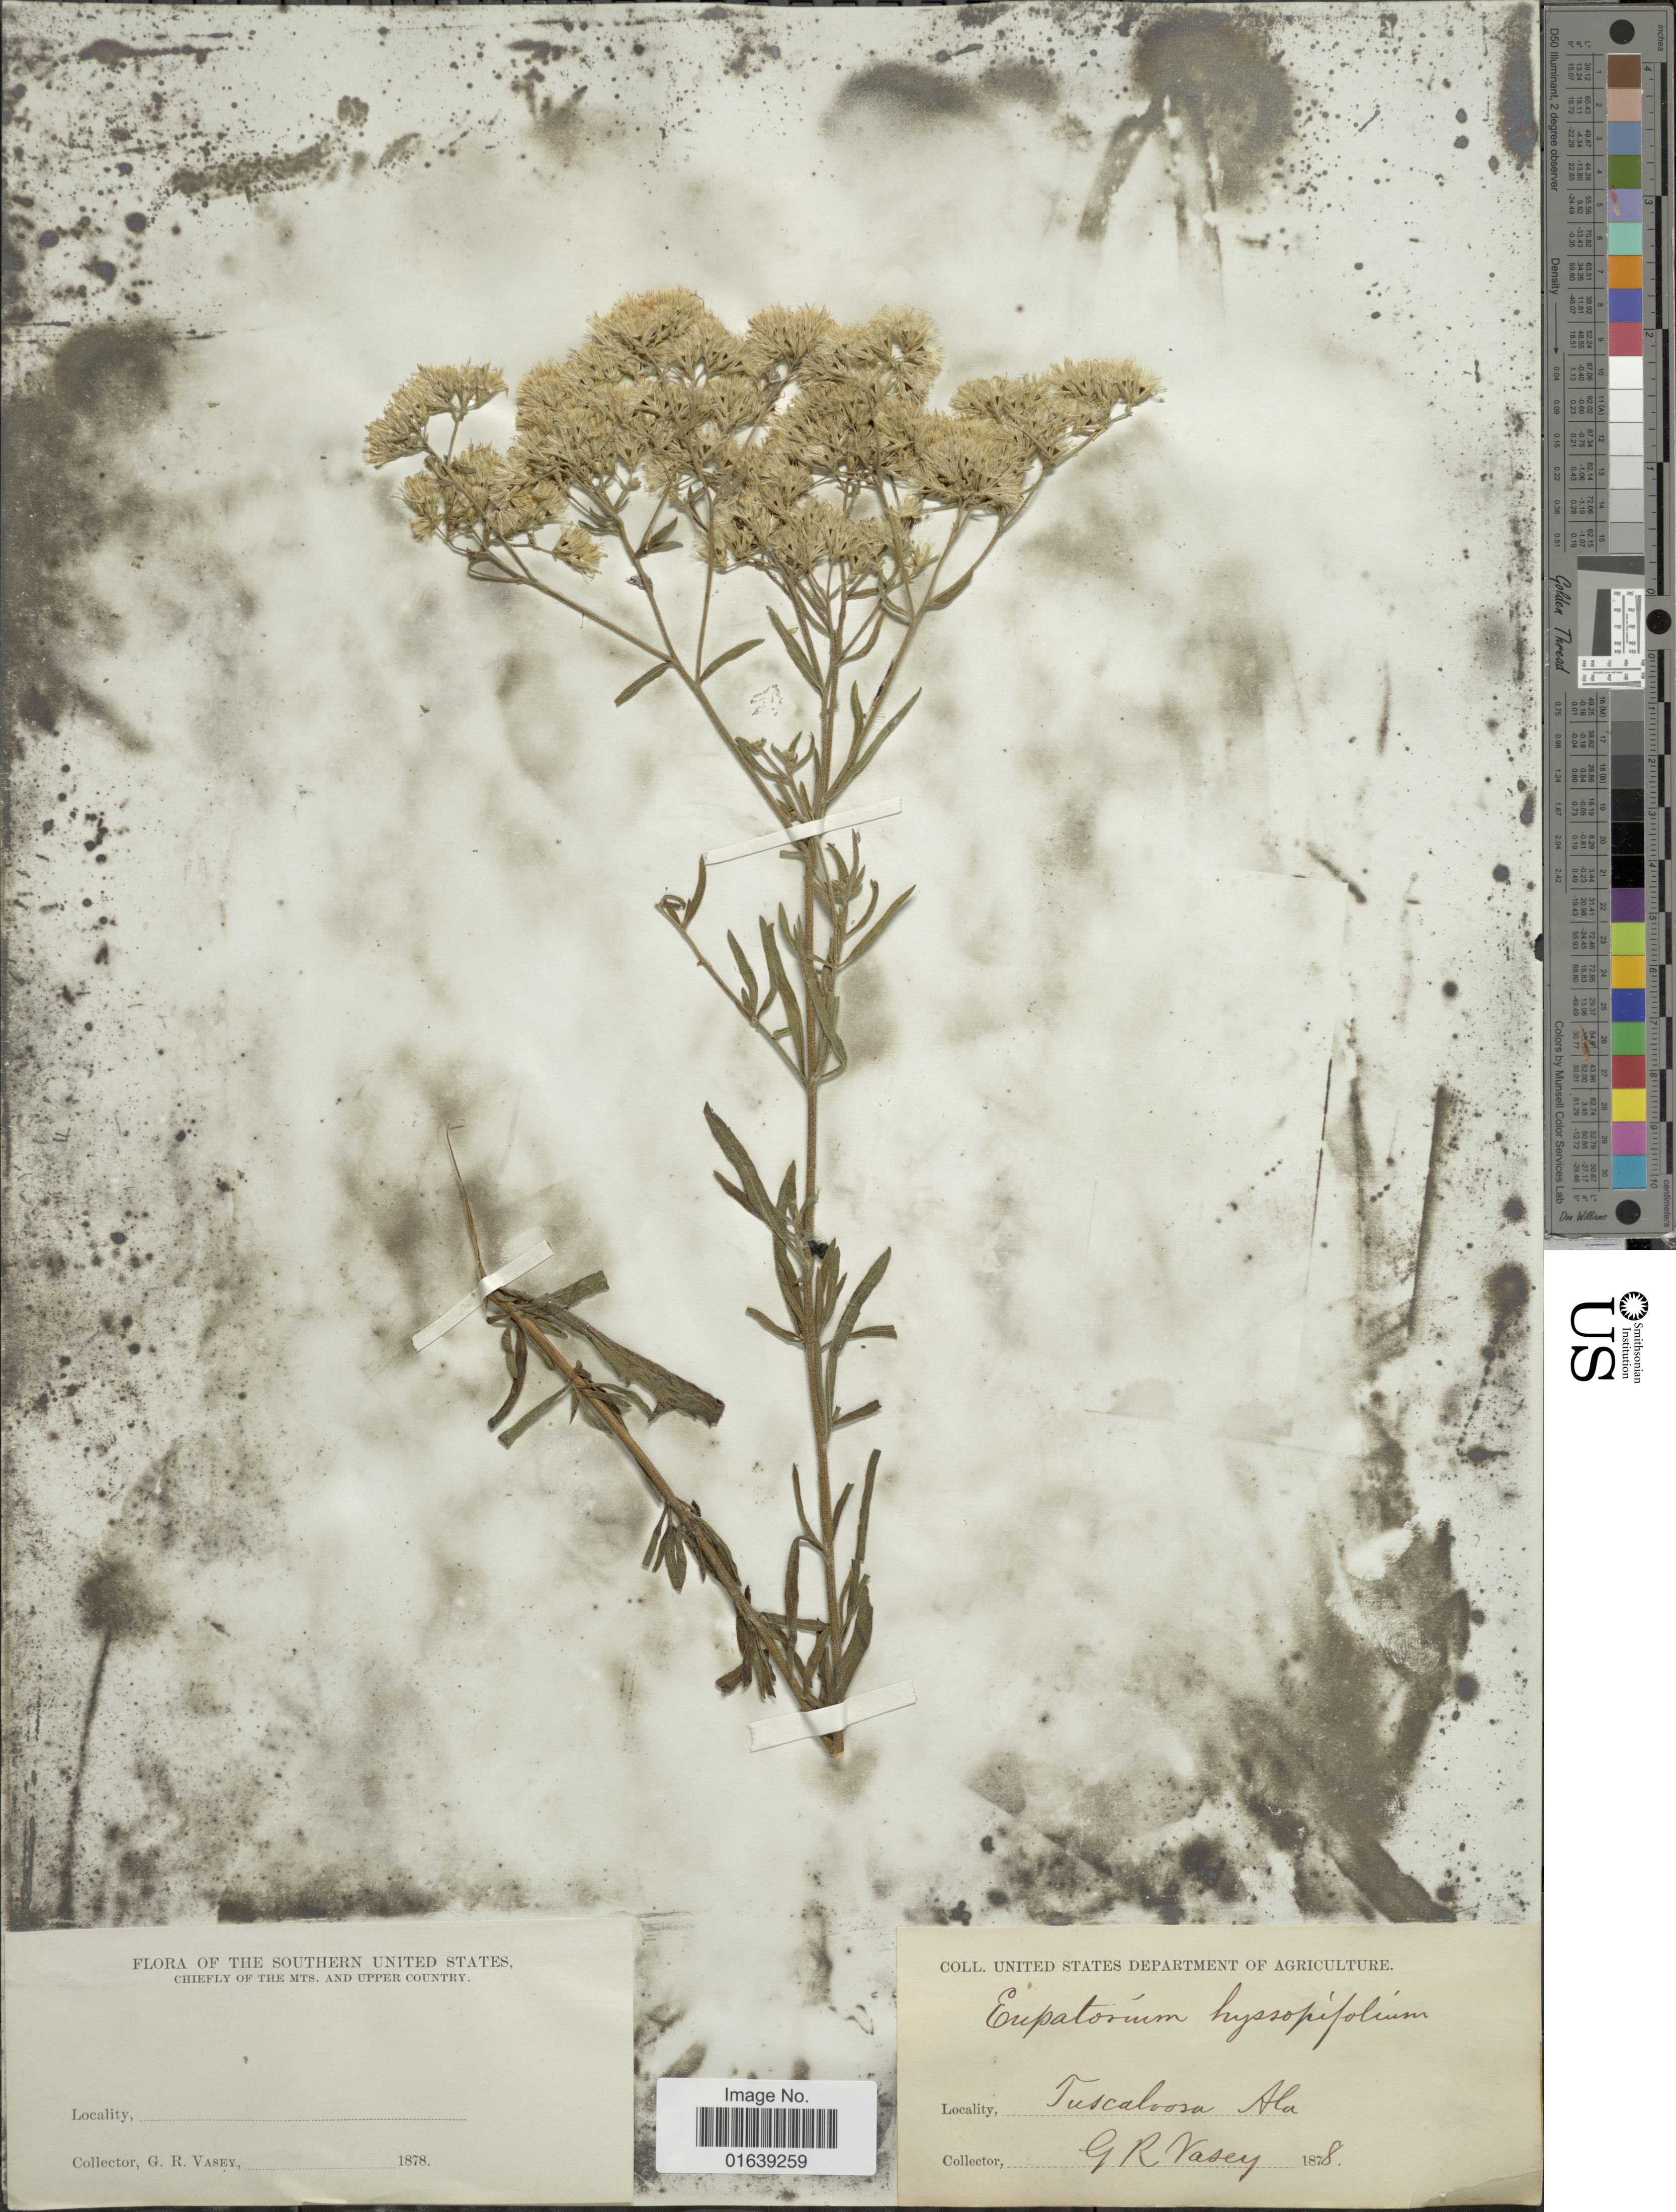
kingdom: Plantae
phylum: Tracheophyta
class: Magnoliopsida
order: Asterales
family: Asteraceae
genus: Eupatorium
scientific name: Eupatorium hyssopifolium var. laciniatum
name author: A. Gray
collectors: G. R. Vasey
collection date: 1878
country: United States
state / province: Alabama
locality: Tuscaloosa Ala. Chiefly of the Mts. and upper country